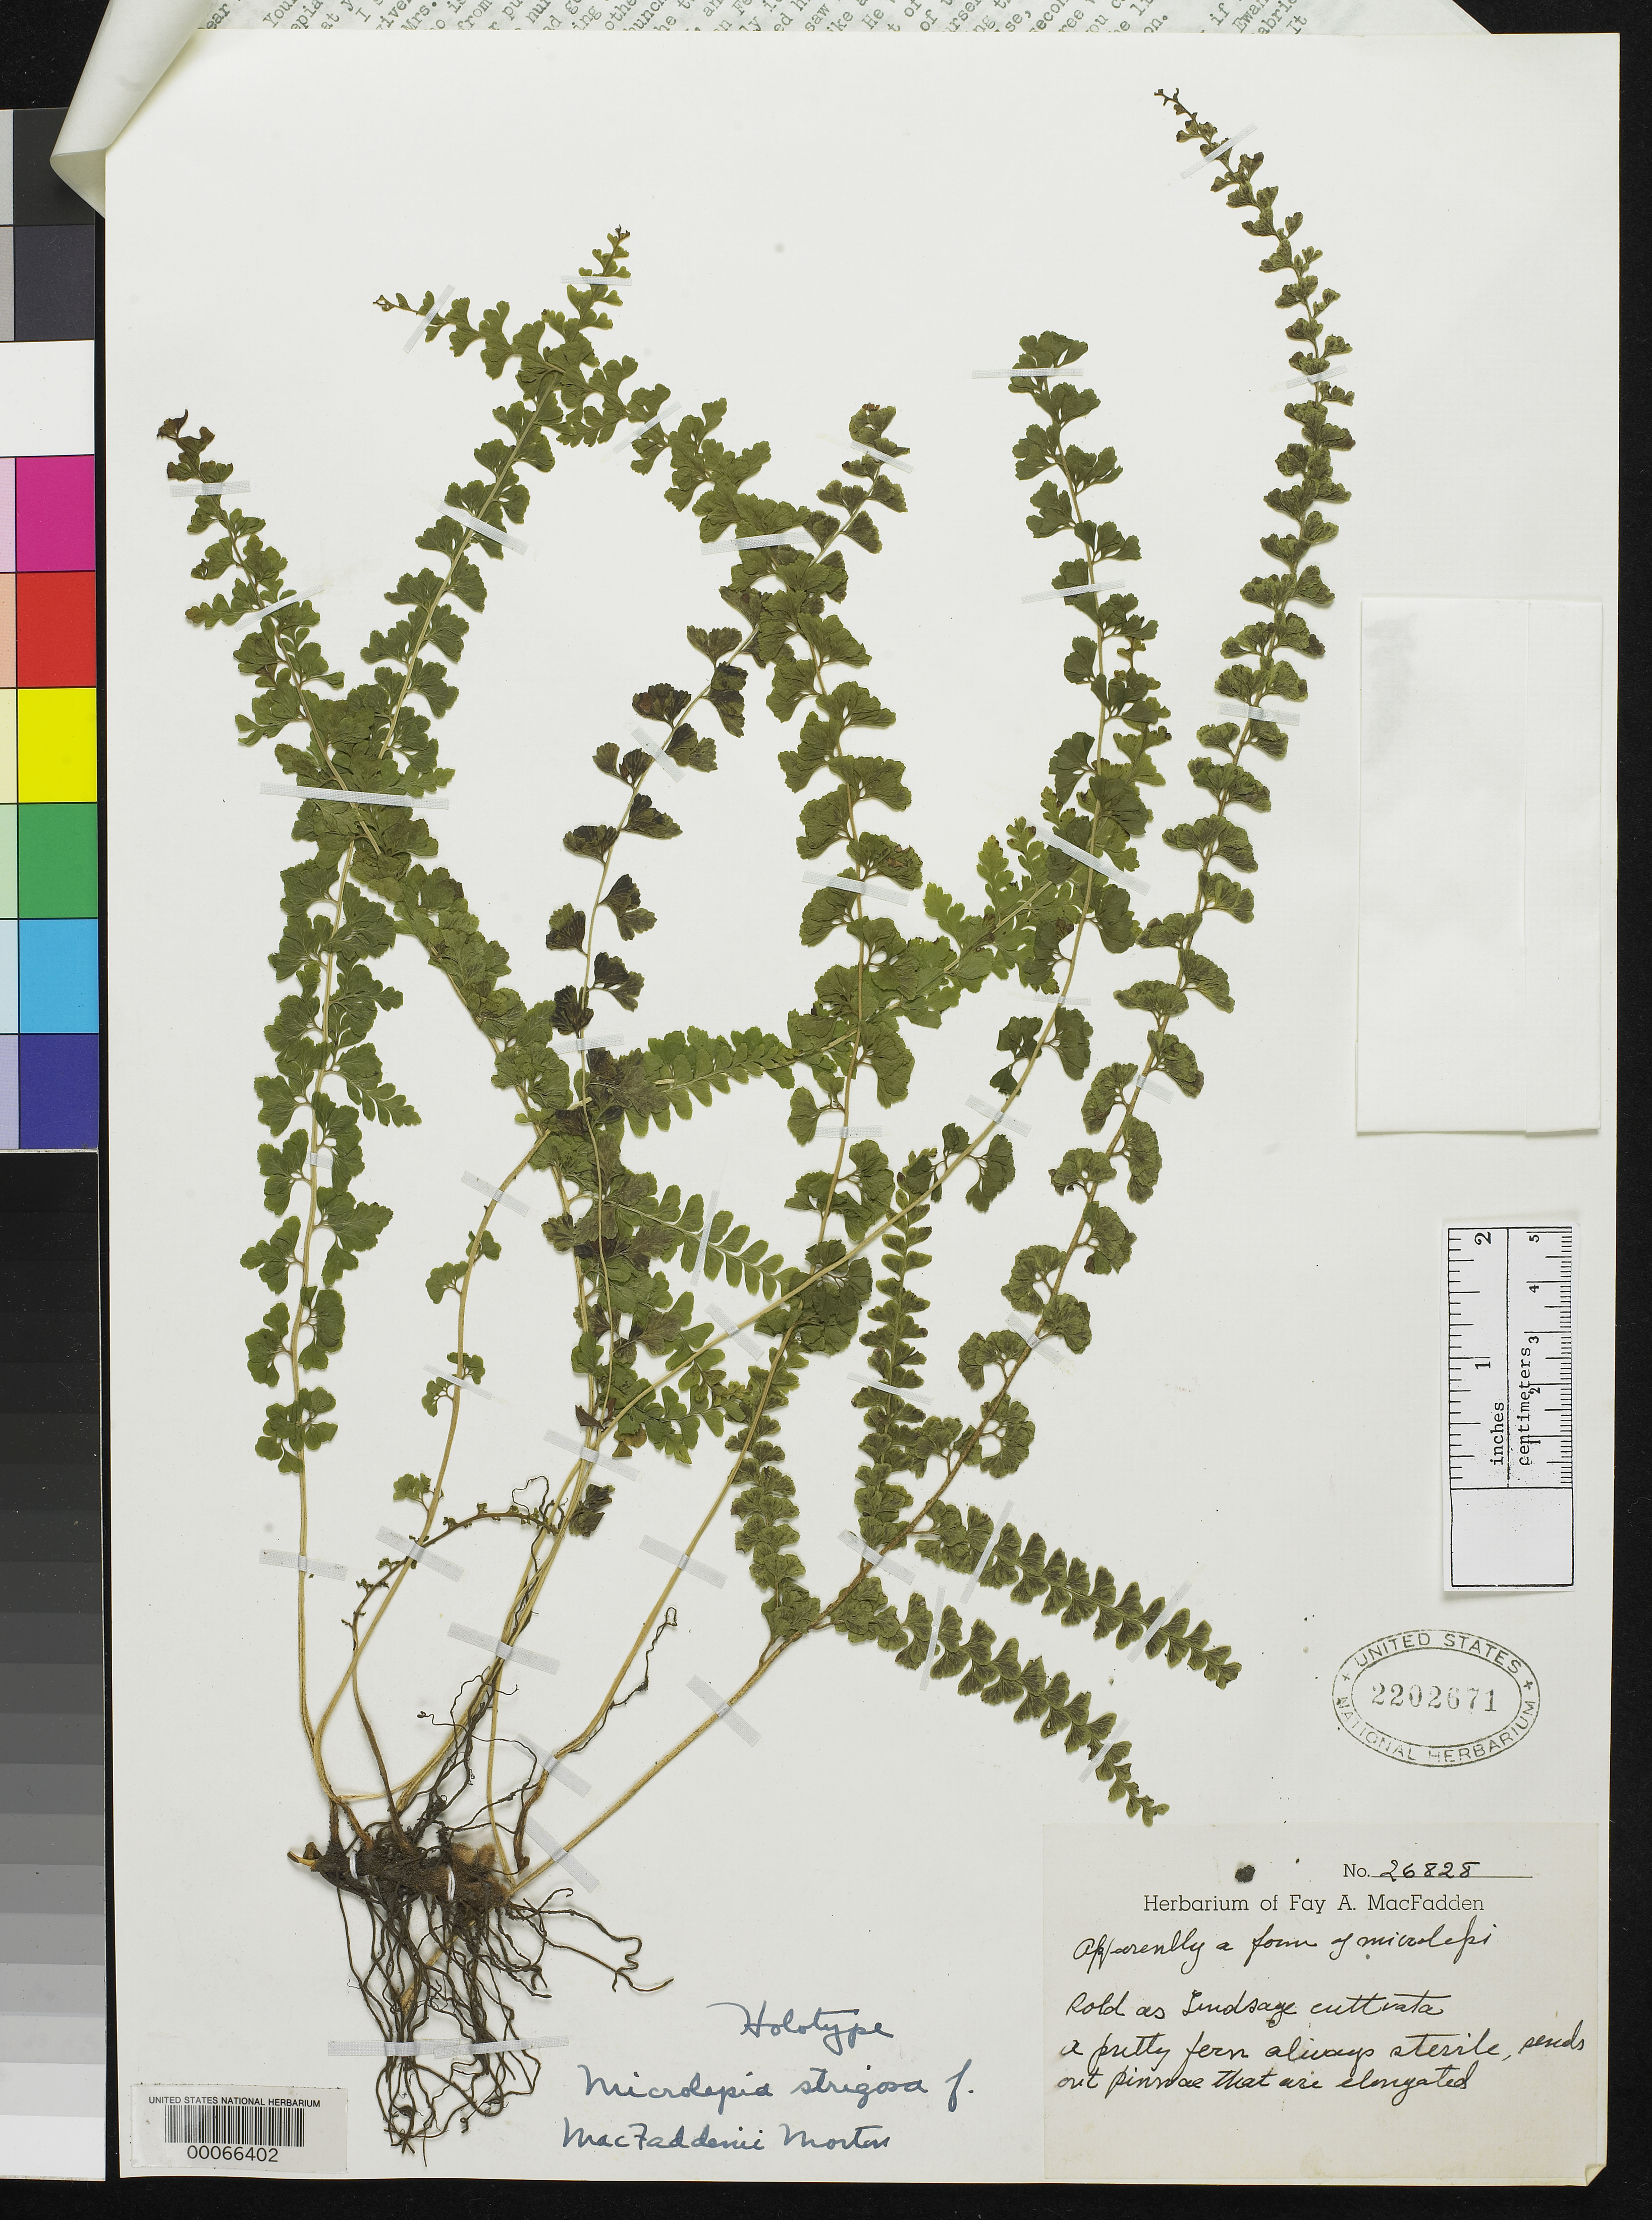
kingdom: Plantae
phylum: Tracheophyta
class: Polypodiopsida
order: Polypodiales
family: Dennstaedtiaceae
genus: Microlepia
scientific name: Microlepia strigosa f. macfaddeniae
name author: C.V. Morton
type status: Holotype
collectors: F. MacFadden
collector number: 26828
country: United States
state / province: California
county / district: Los Angeles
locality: Garden of Fay MacFadden, Los Angeles, CA [as cited in protologue, described from cultivated plant]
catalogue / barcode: US 2202671